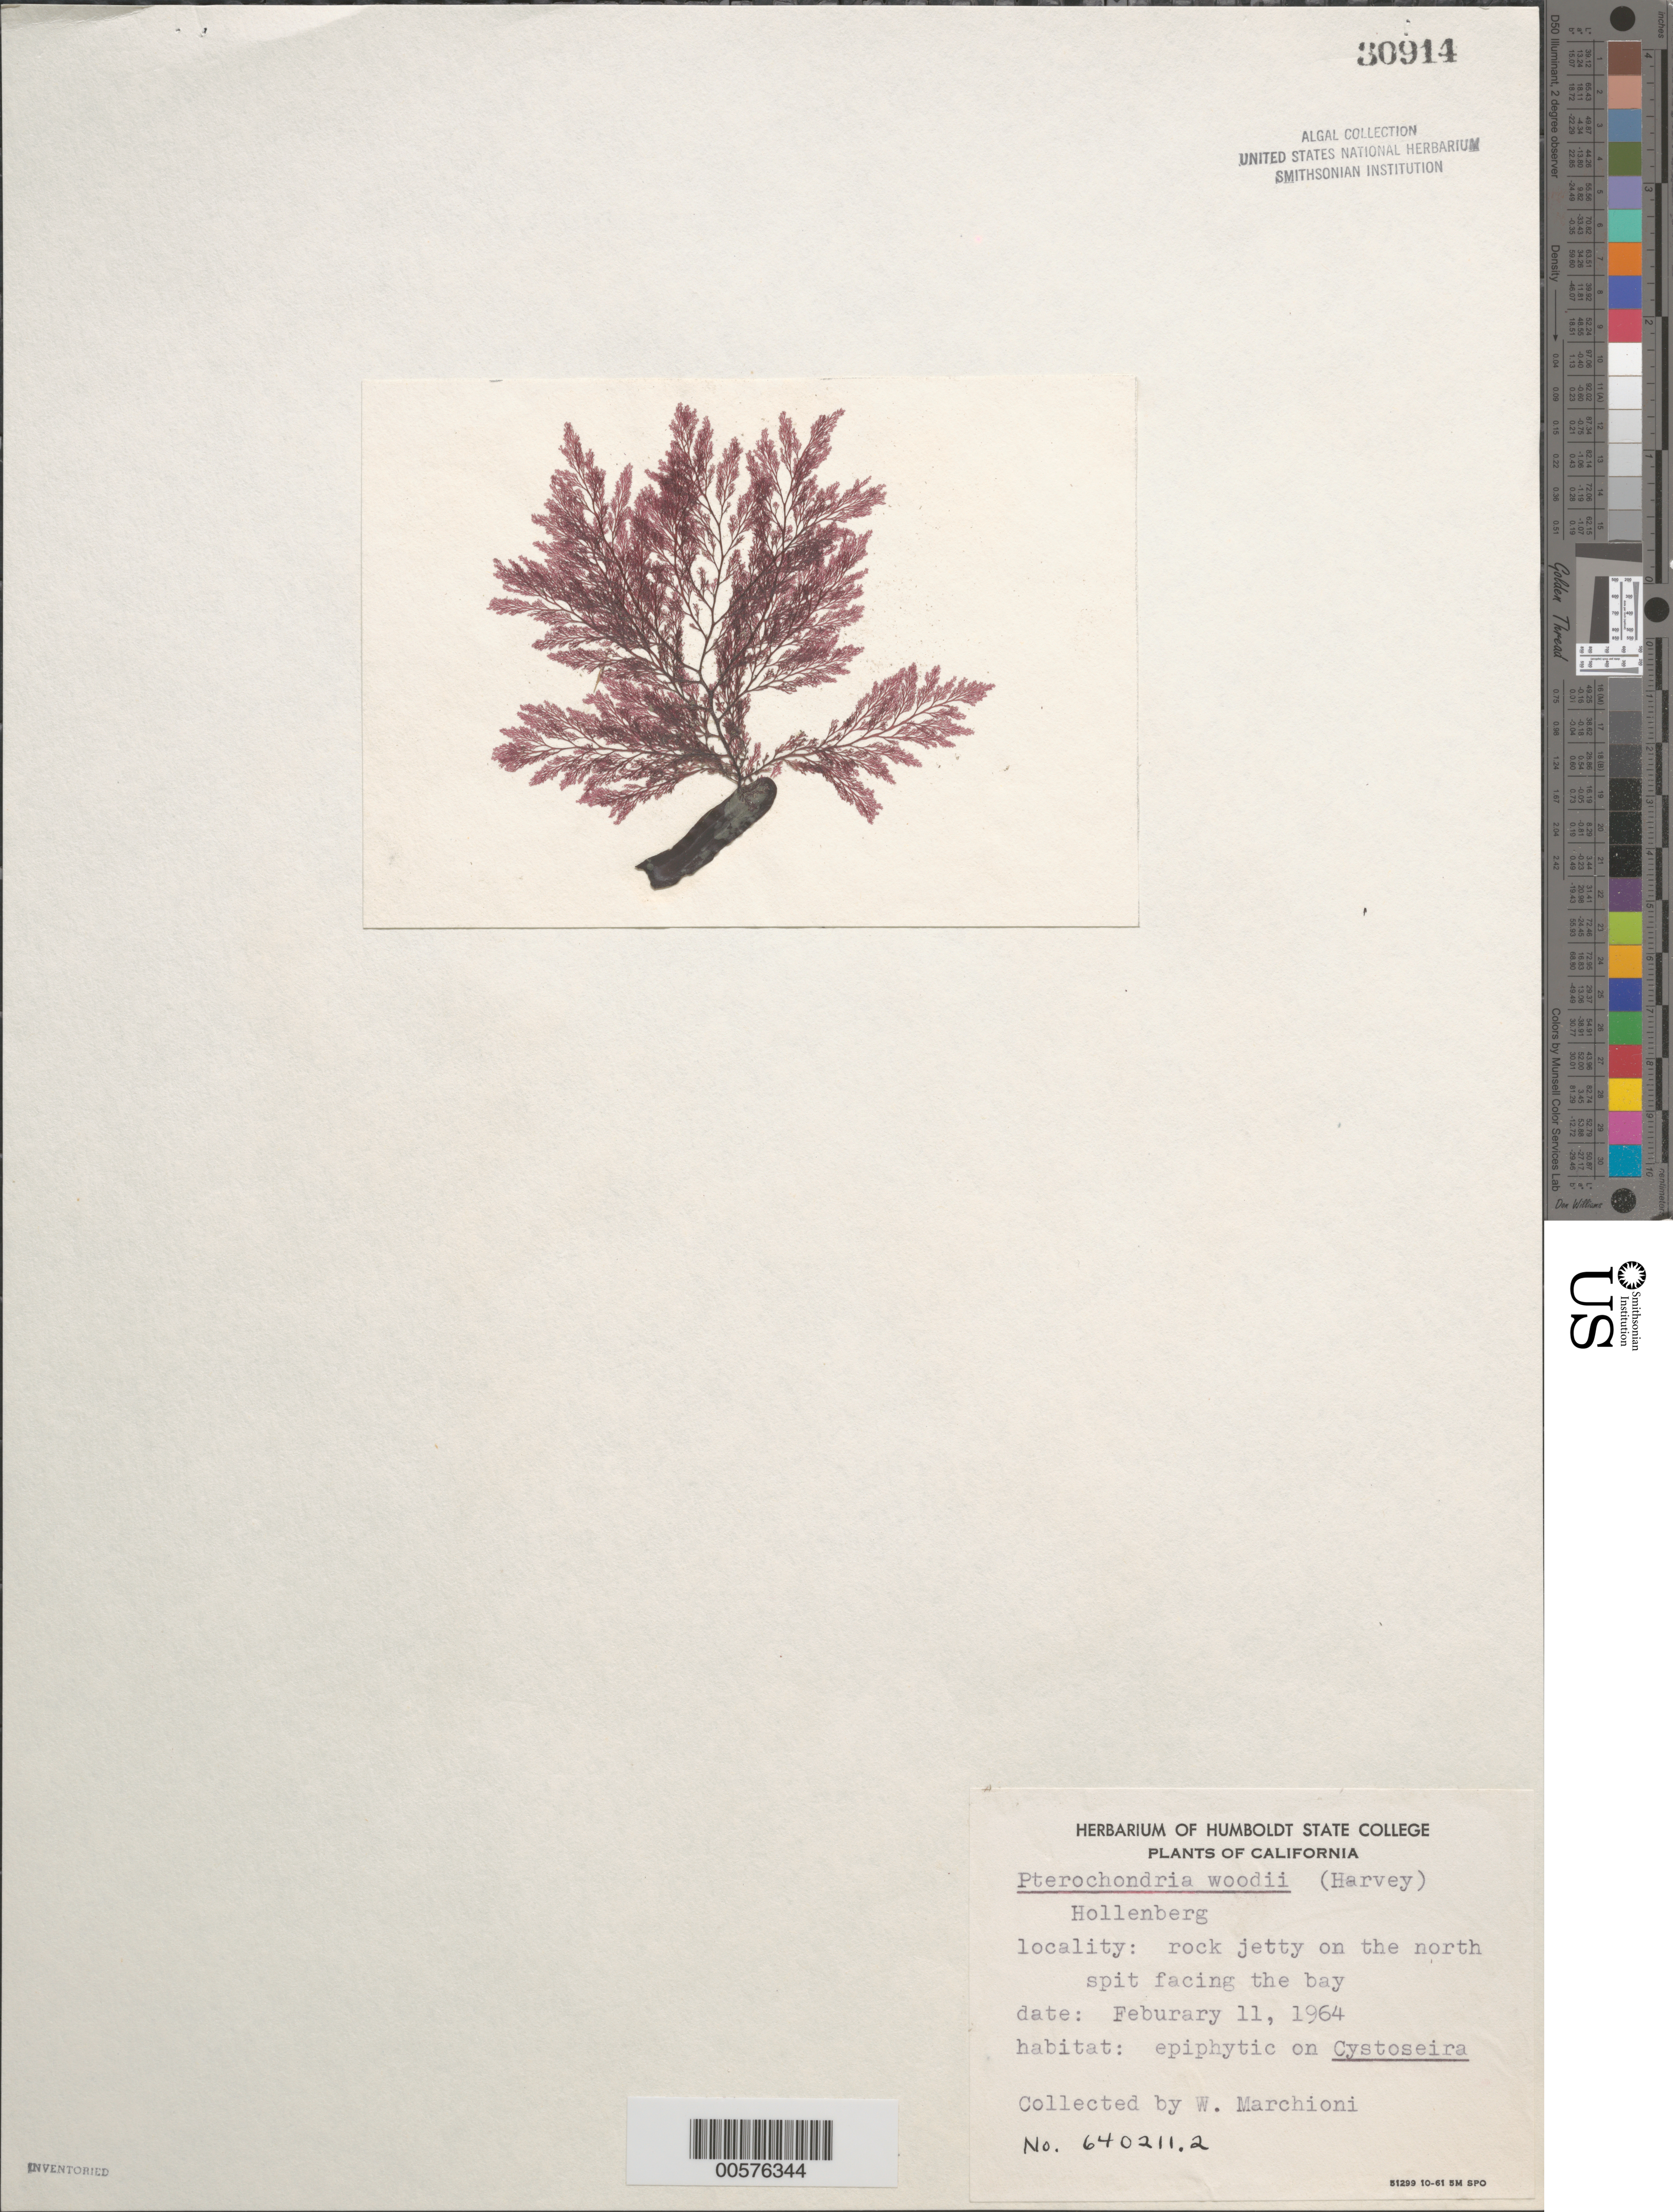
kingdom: Plantae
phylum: Rhodophyta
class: Florideophyceae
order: Ceramiales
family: Rhodomelaceae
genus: Pterochondria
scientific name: Pterochondria woodii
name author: (Harv.) Hollenb.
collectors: W. Marchioni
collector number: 640211.2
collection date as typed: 11 Feb 1964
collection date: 1964-02-11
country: United States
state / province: California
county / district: Humboldt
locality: Humboldt Bay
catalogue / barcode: US 30914